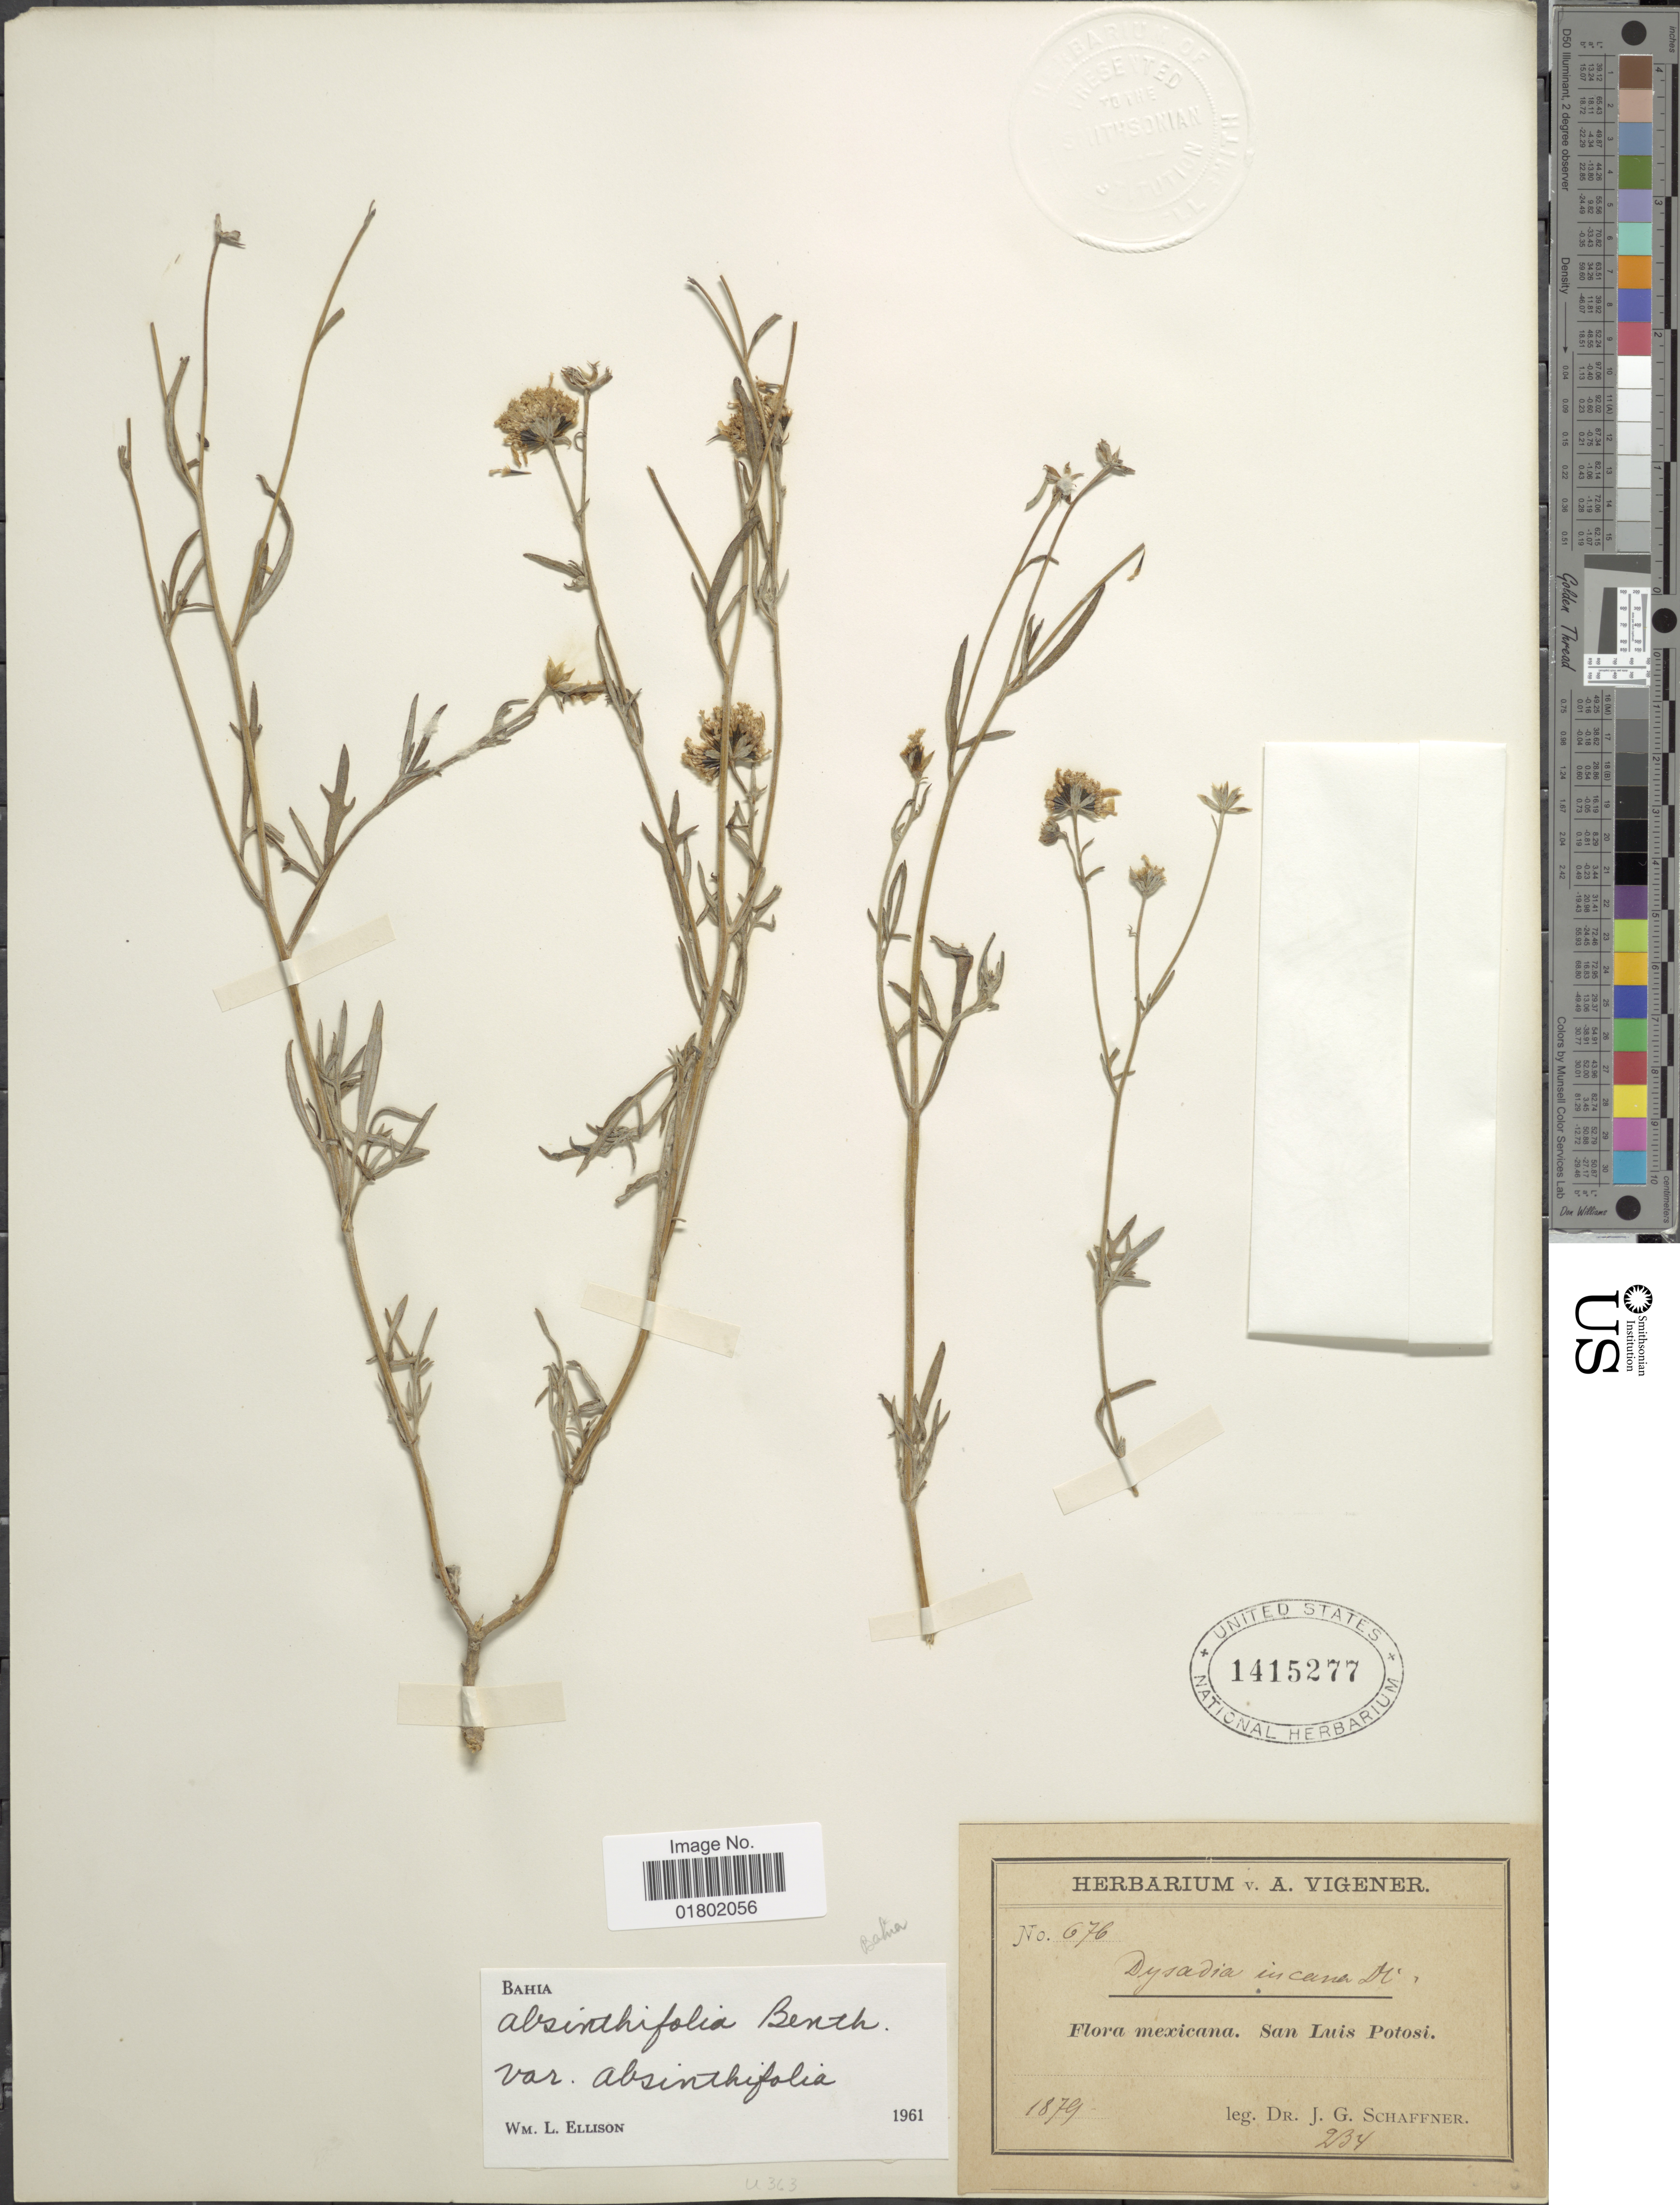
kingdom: Plantae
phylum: Tracheophyta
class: Magnoliopsida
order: Asterales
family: Asteraceae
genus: Bahia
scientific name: Bahia absinthifolia var. dealbata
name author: A. Gray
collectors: J. G. Schaffner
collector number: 234/676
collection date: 1879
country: Mexico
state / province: San Luis Potosí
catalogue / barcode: US 1415277